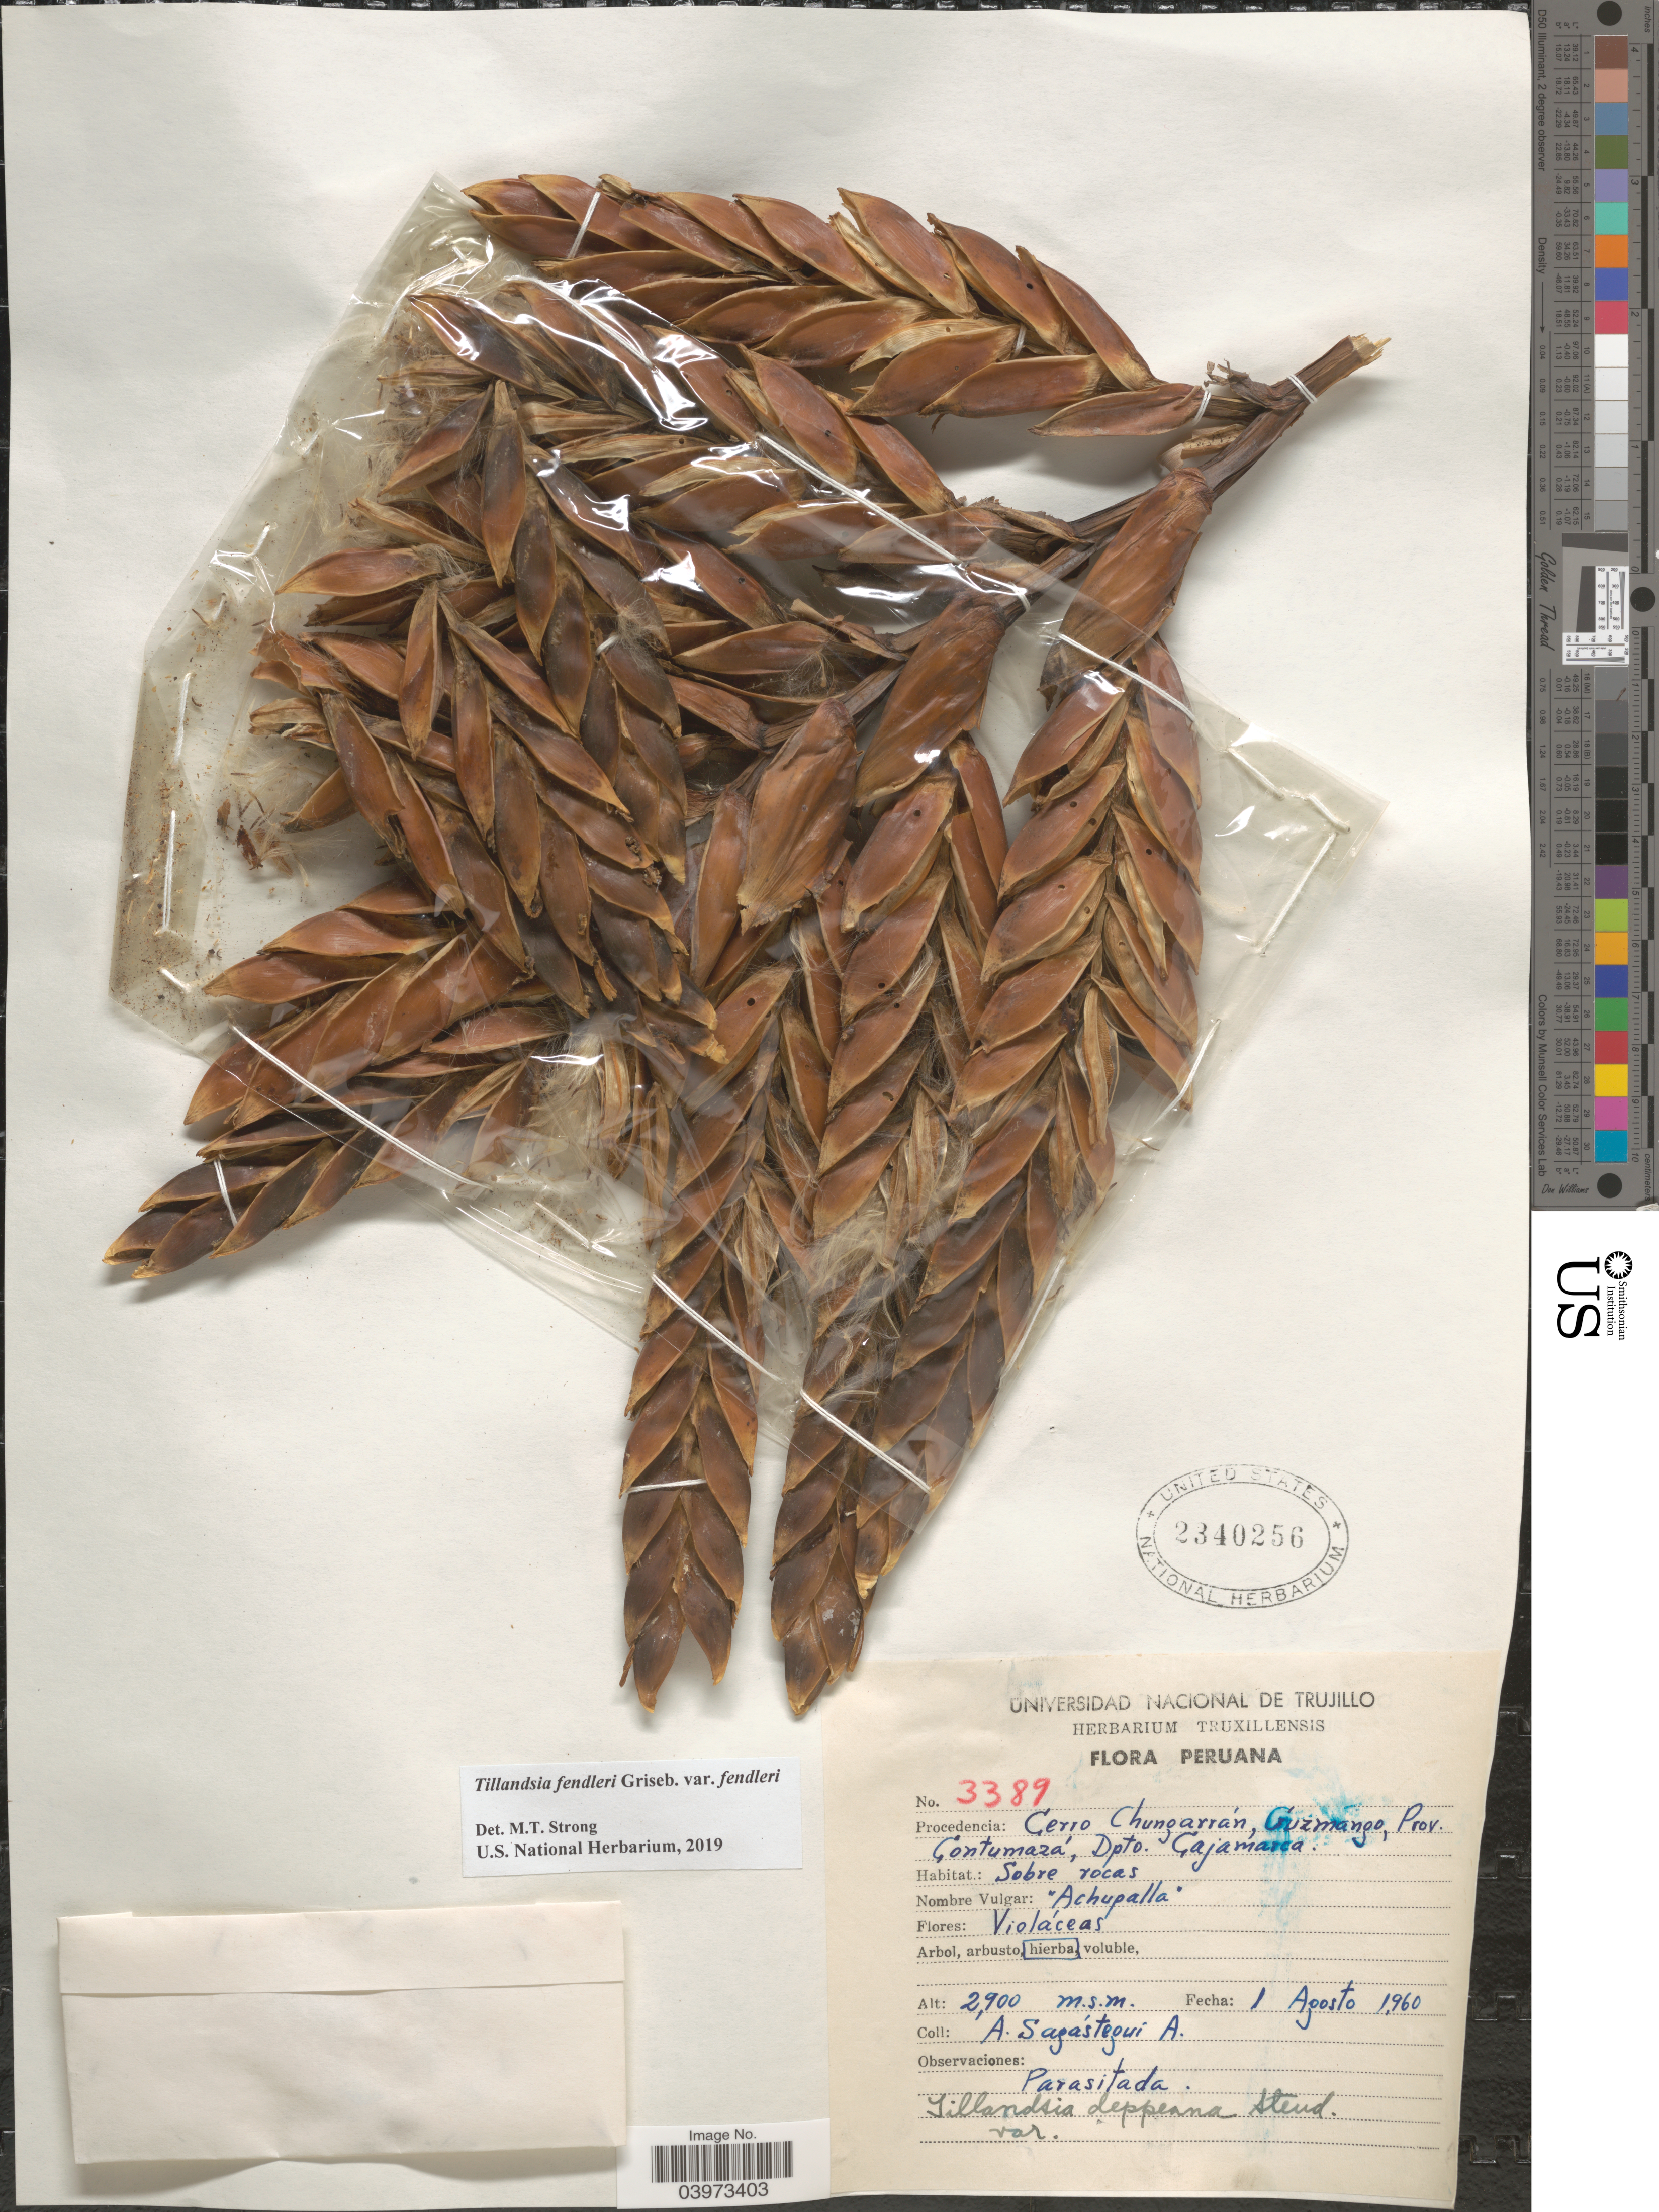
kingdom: Plantae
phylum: Tracheophyta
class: Liliopsida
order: Poales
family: Bromeliaceae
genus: Tillandsia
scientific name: Tillandsia fendleri var. fendleri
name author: Griseb.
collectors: A. Sagástegui A.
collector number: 3389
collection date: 1960-08-01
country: Peru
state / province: Cajamarca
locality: Cerro Chungarrán, Cuzmango, Prov. Contumazá, Dpto. Cajamarca.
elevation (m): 2900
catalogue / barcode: US 2340256